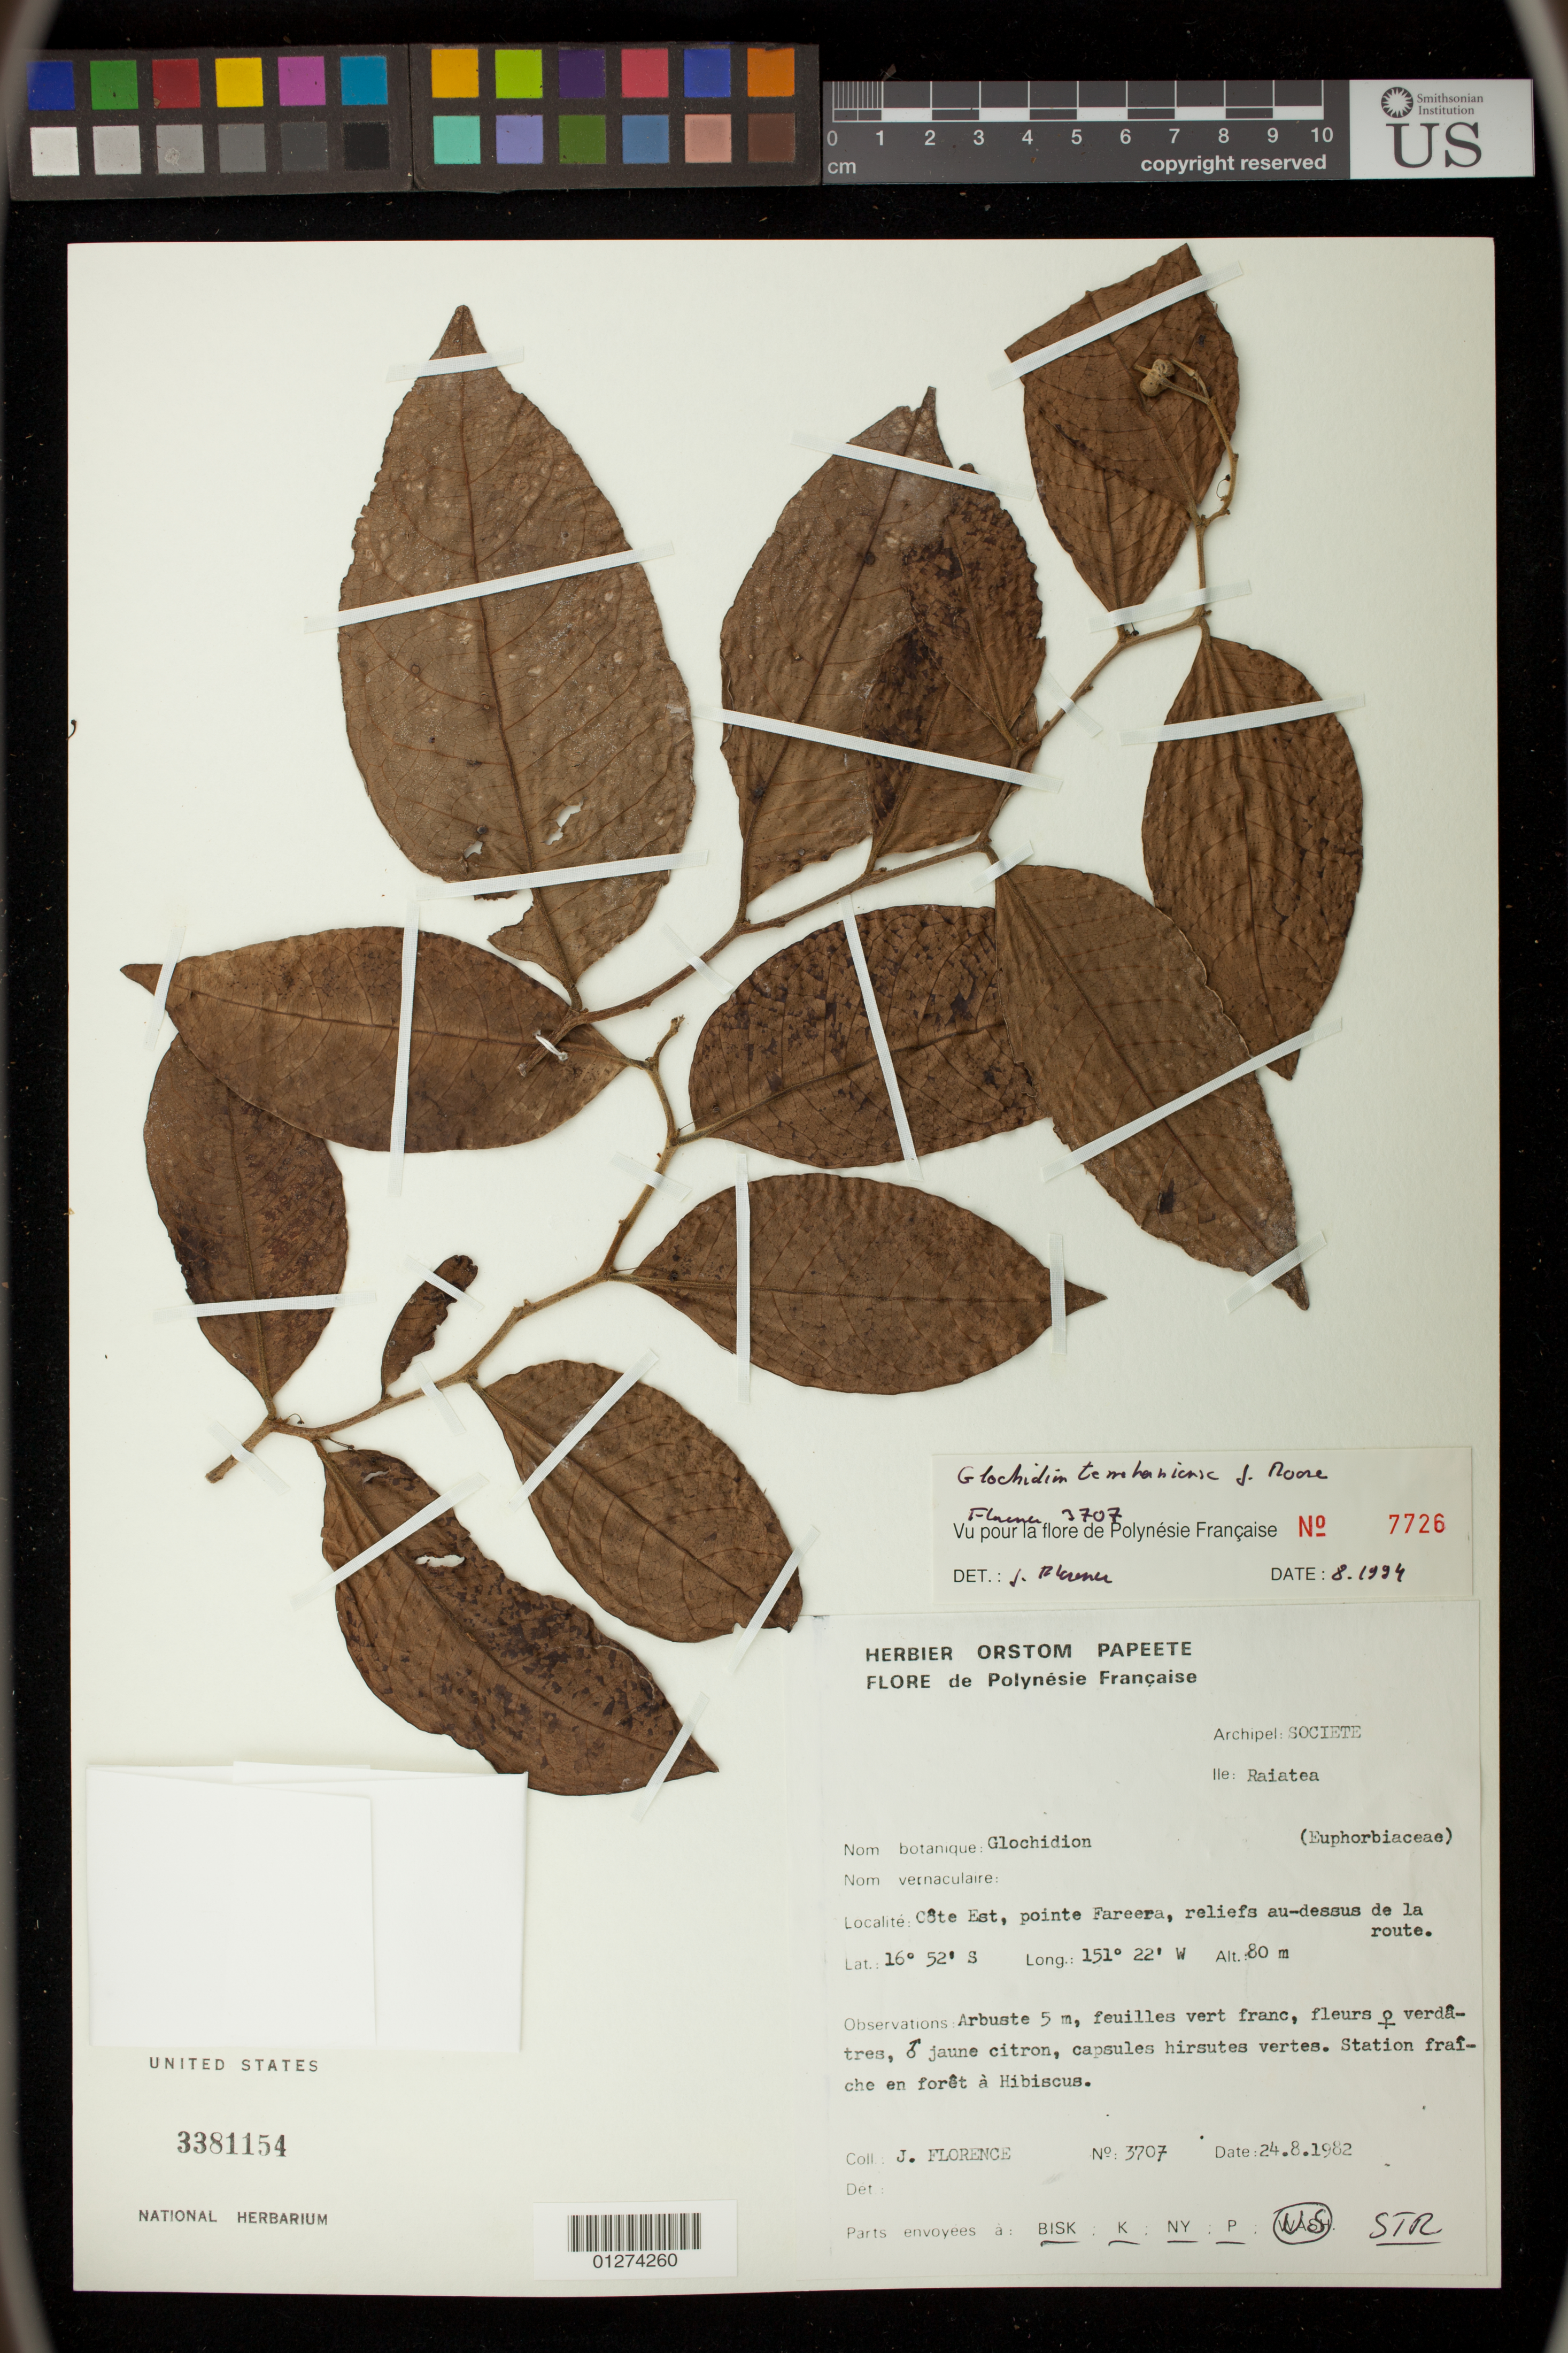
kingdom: Plantae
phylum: Tracheophyta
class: Magnoliopsida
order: Malpighiales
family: Phyllanthaceae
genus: Phyllanthus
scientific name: Phyllanthus temehaniensis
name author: (J.W. Moore) W.L. Wagner & Lorence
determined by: Wagner, W. L., (BOT), Smithsonian Institution - National Museum of Natural History (UNITED STATES)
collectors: J. Florence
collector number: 3707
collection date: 1982-08-24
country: French Polynesia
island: Raiatea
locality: Societe. Raiatea. Cote Est, pointe Fareera, reliefs au-dessus de la route.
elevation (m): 80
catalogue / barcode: US 3381154